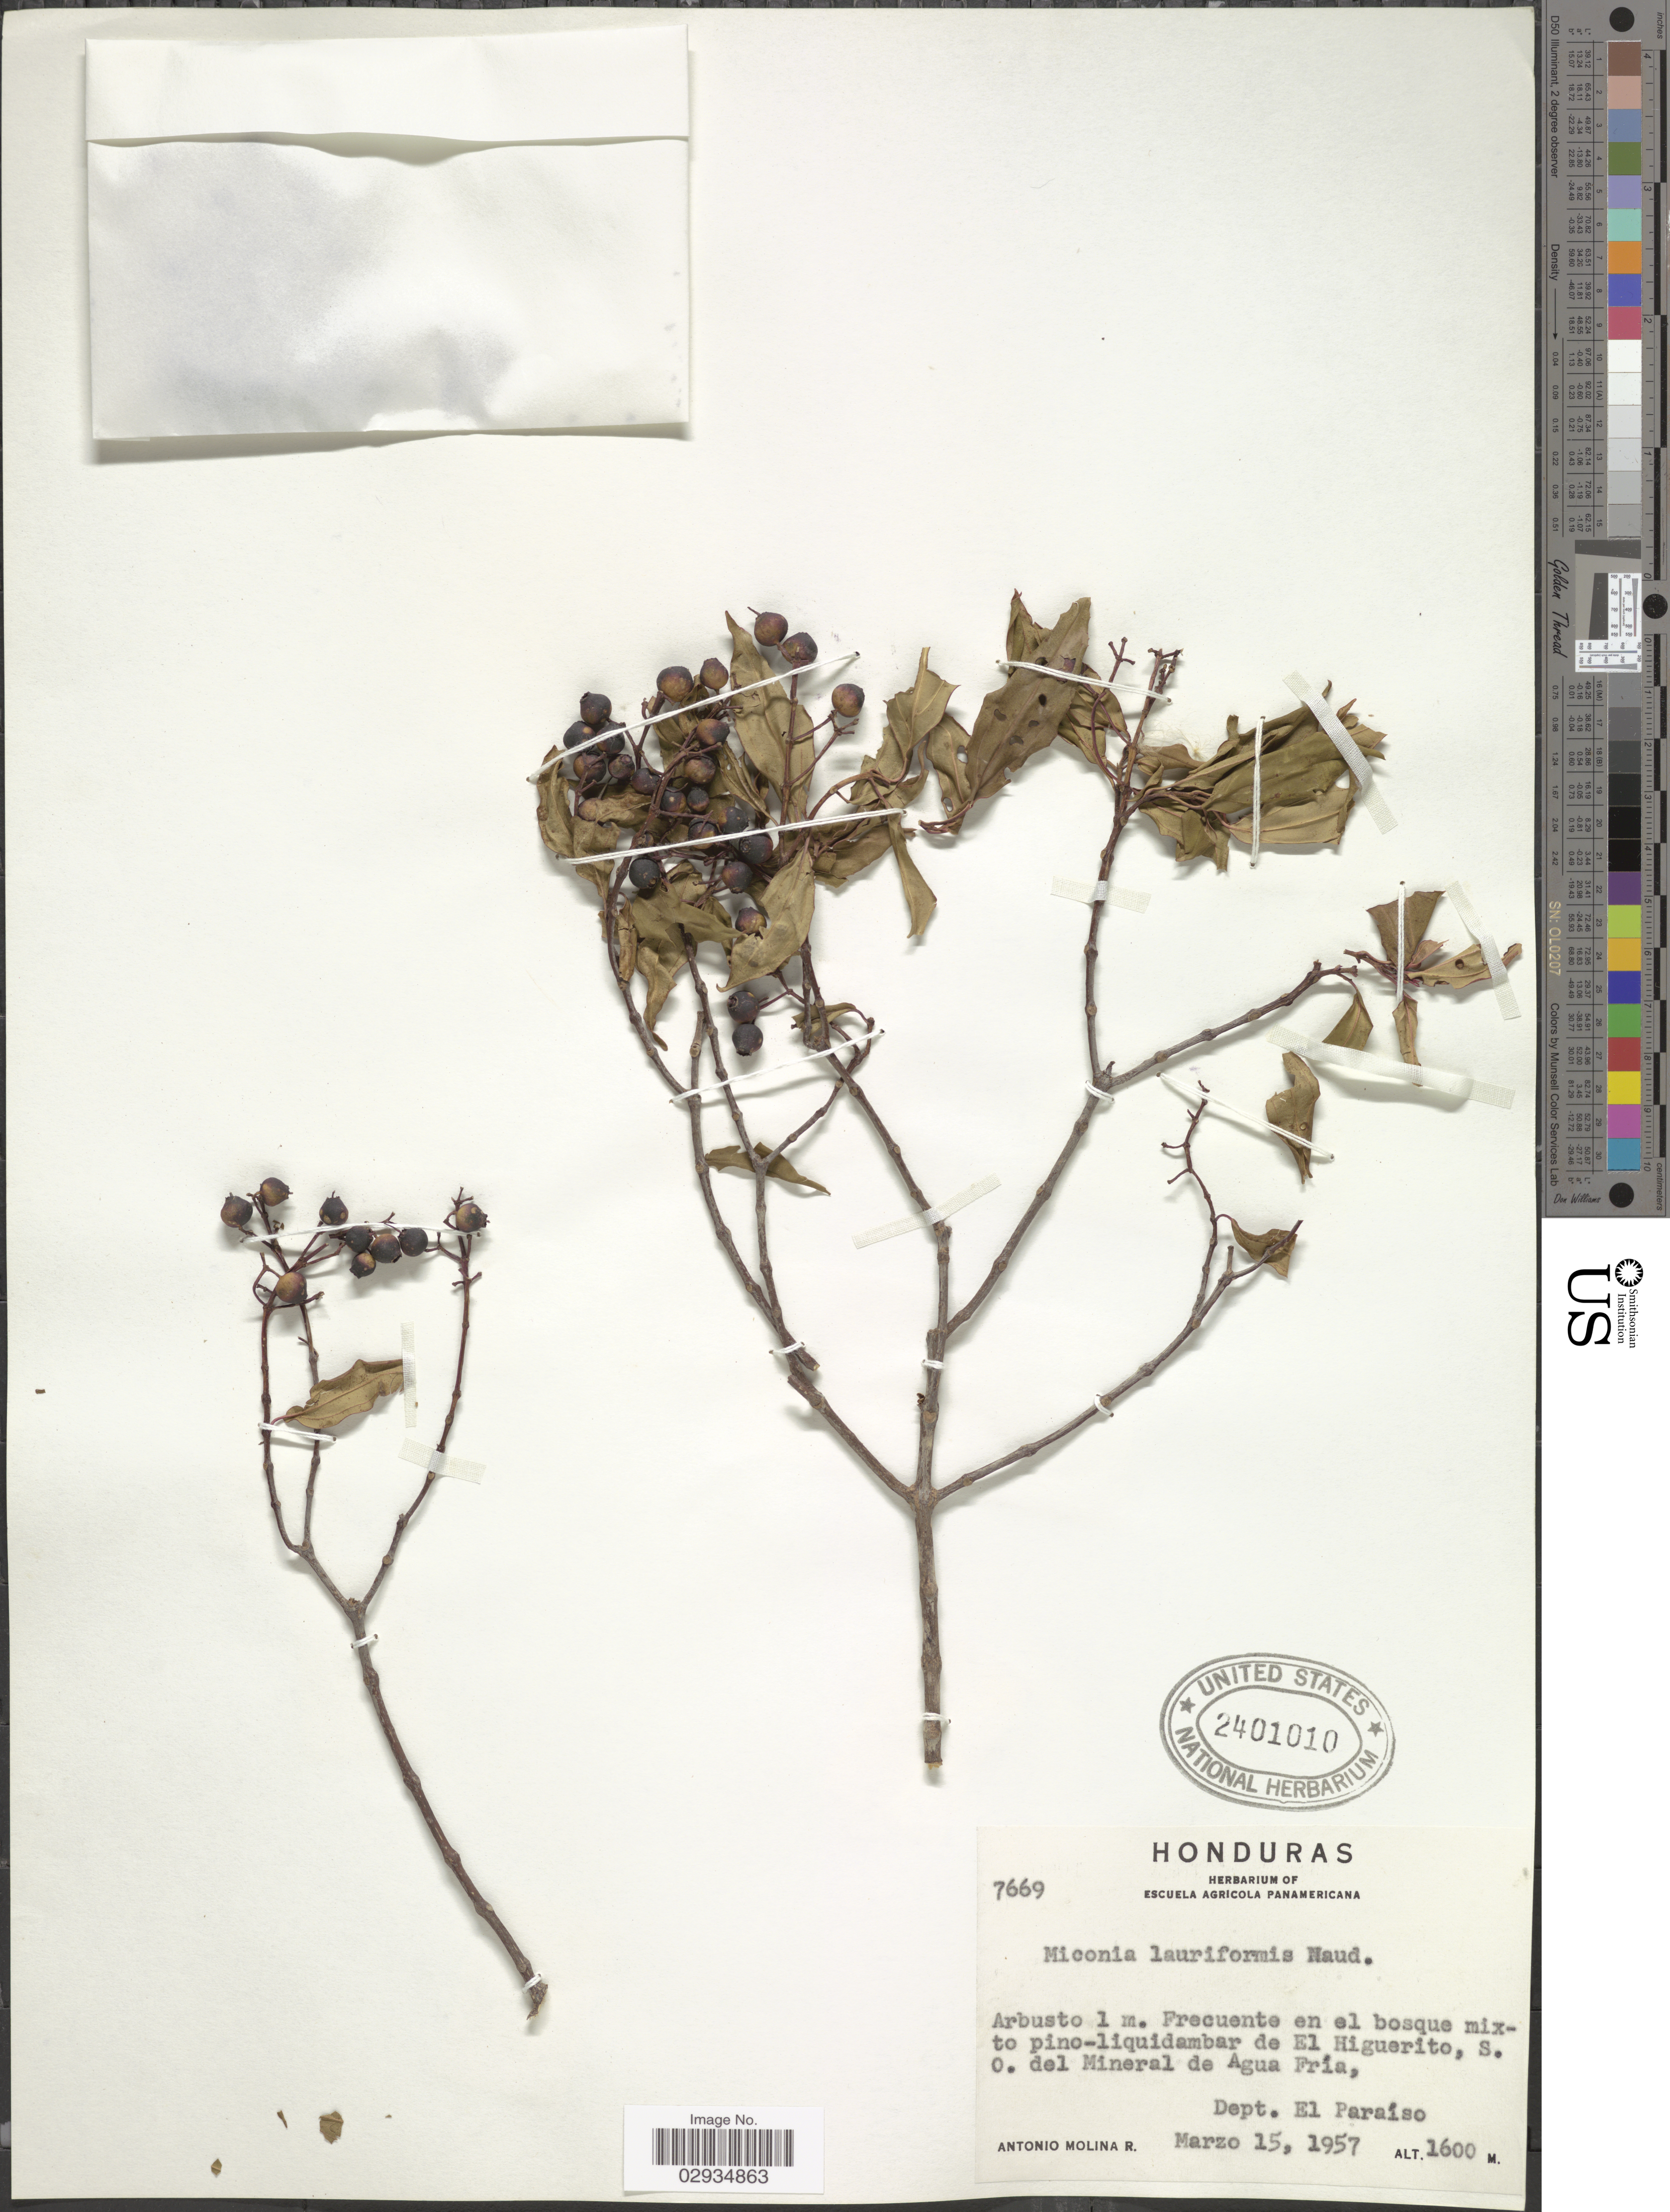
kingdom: Plantae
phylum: Tracheophyta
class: Magnoliopsida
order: Myrtales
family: Melastomataceae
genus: Miconia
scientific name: Miconia lauriformis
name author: Naudin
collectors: A. Molina R.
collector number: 7669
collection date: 1957-03-15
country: Honduras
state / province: El Paraíso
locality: El Higuerito, S. O. del Mineral de Agua Fría, Dept. El Paraíso.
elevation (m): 1600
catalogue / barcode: US 2401010